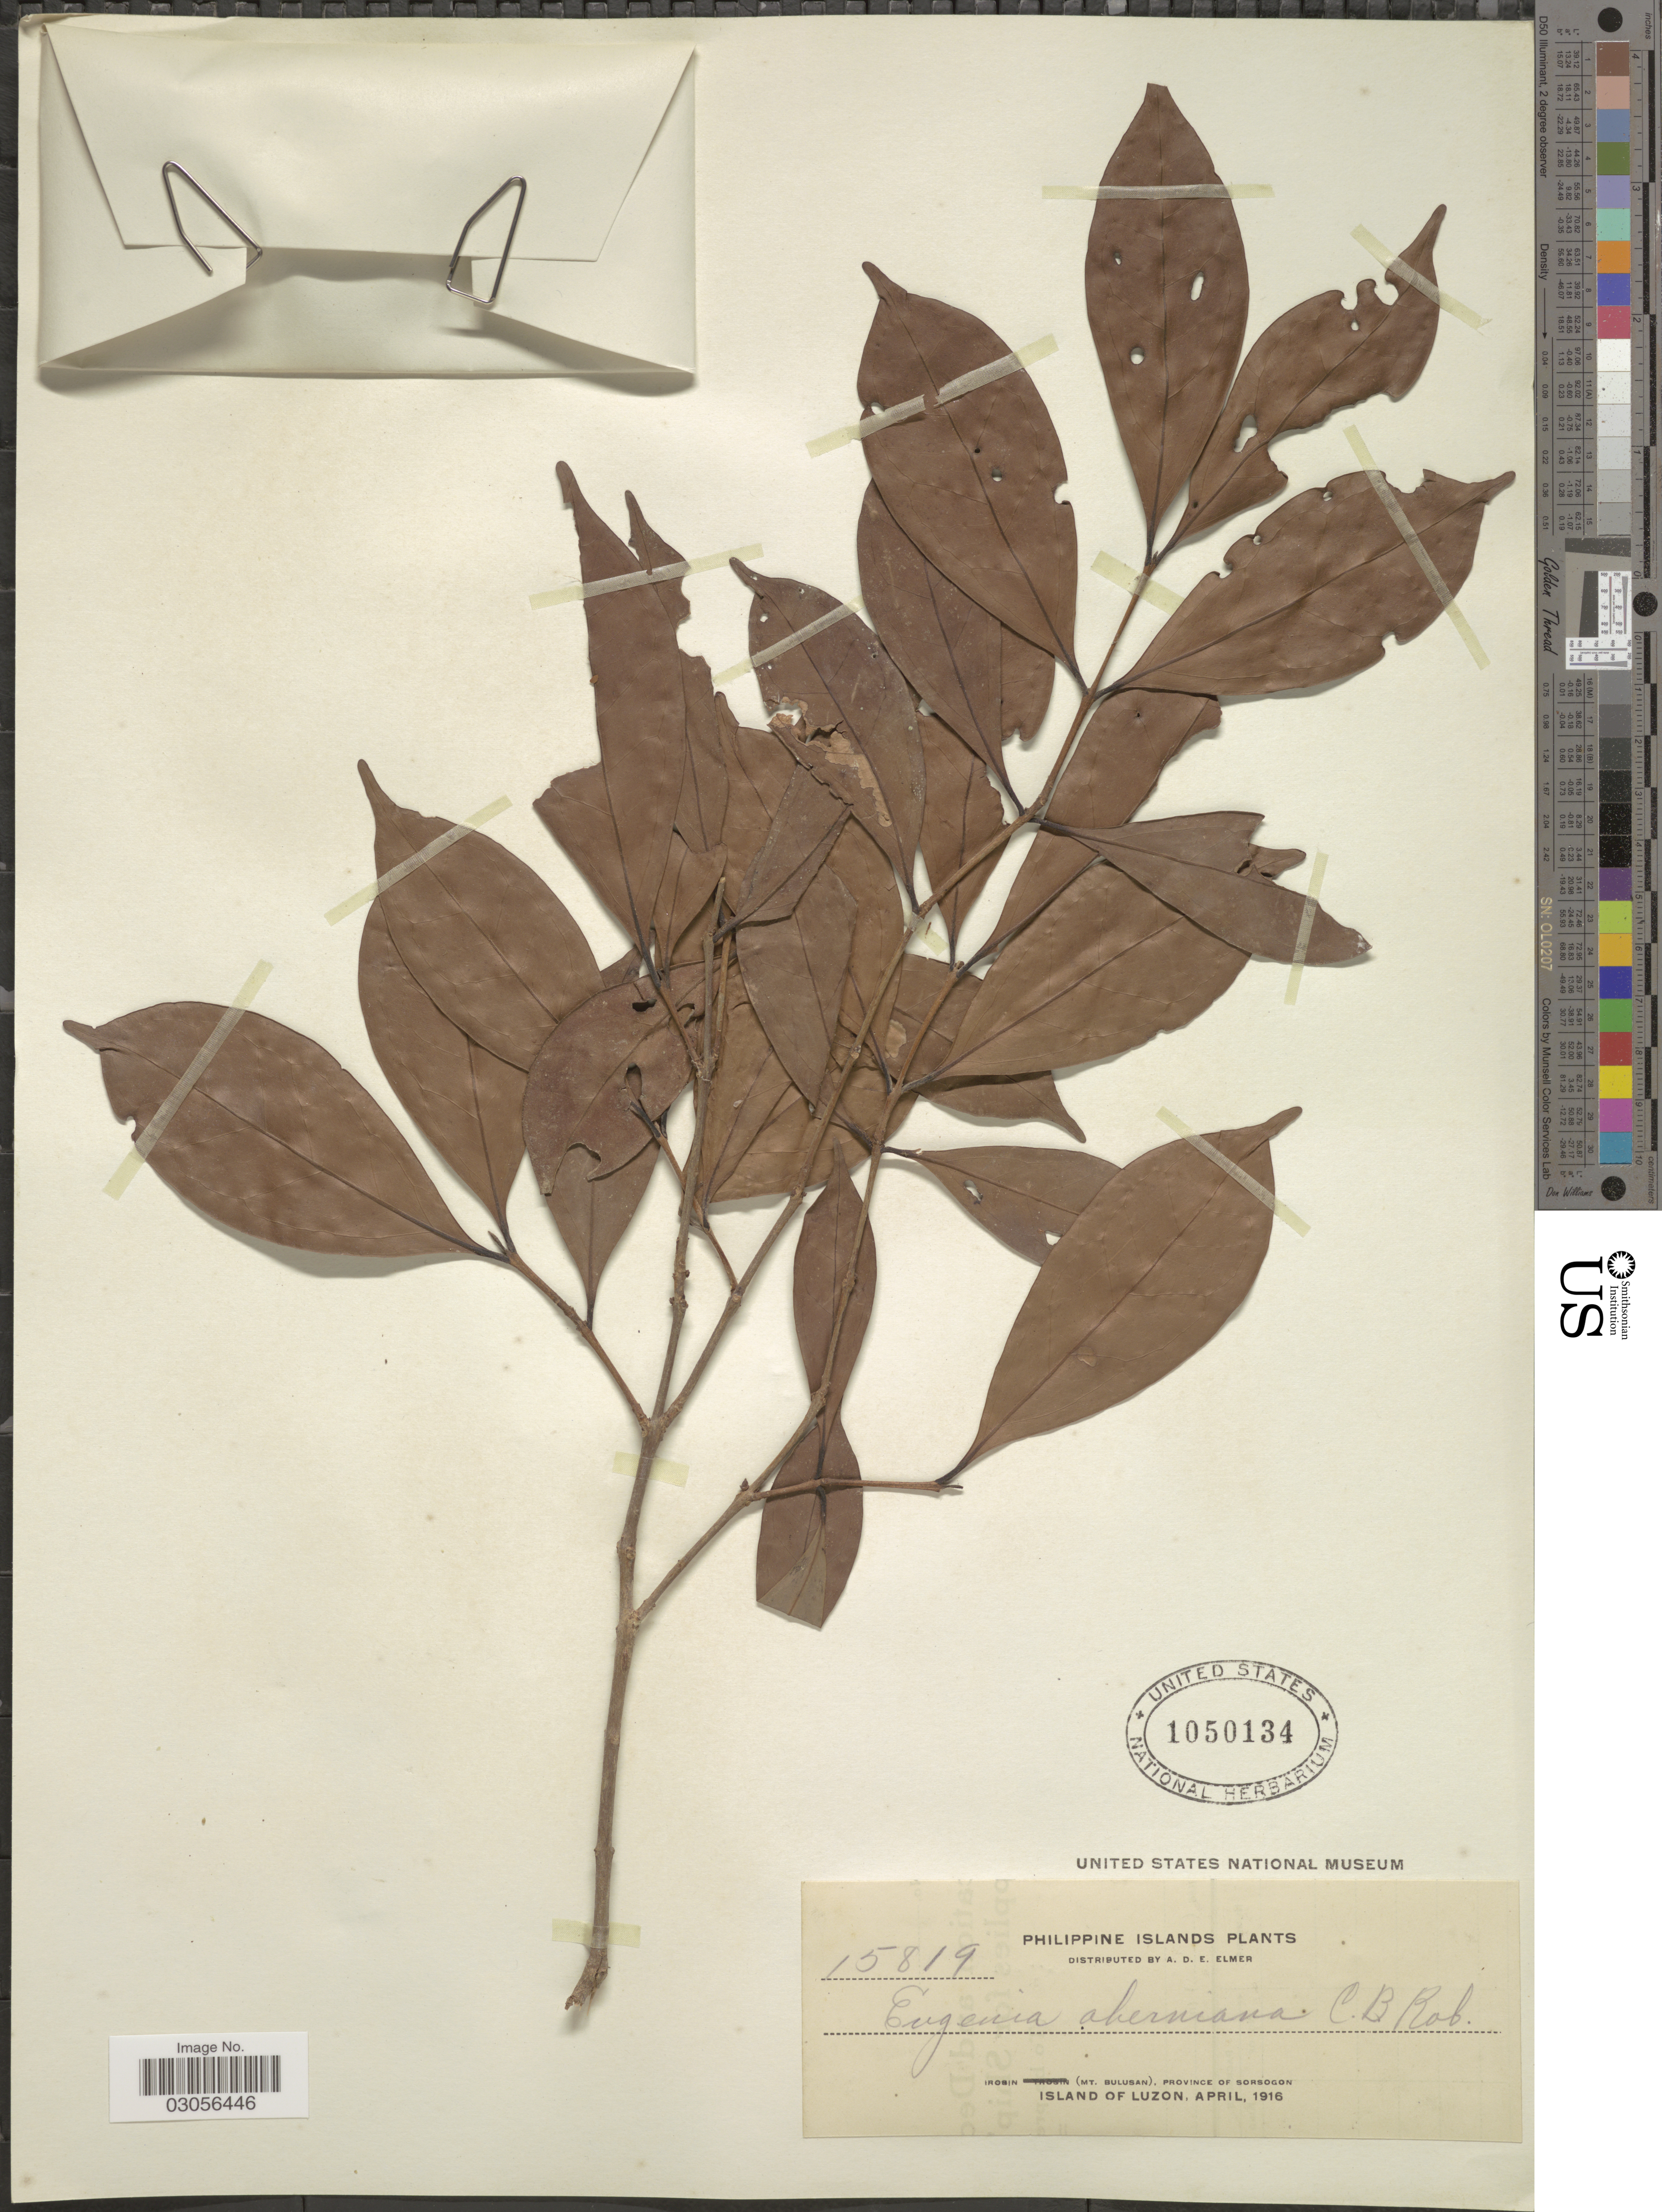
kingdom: Plantae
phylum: Tracheophyta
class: Magnoliopsida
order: Myrtales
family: Myrtaceae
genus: Eugenia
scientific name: Eugenia aherniana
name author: C.B. Rob.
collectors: A. D. E. Elmer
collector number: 15819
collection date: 1916-04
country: Philippines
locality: Philippine Islands, Irosin (Mt. Bulusan), Province of Sorsogon, Island of Luzon.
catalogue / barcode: US 1050134